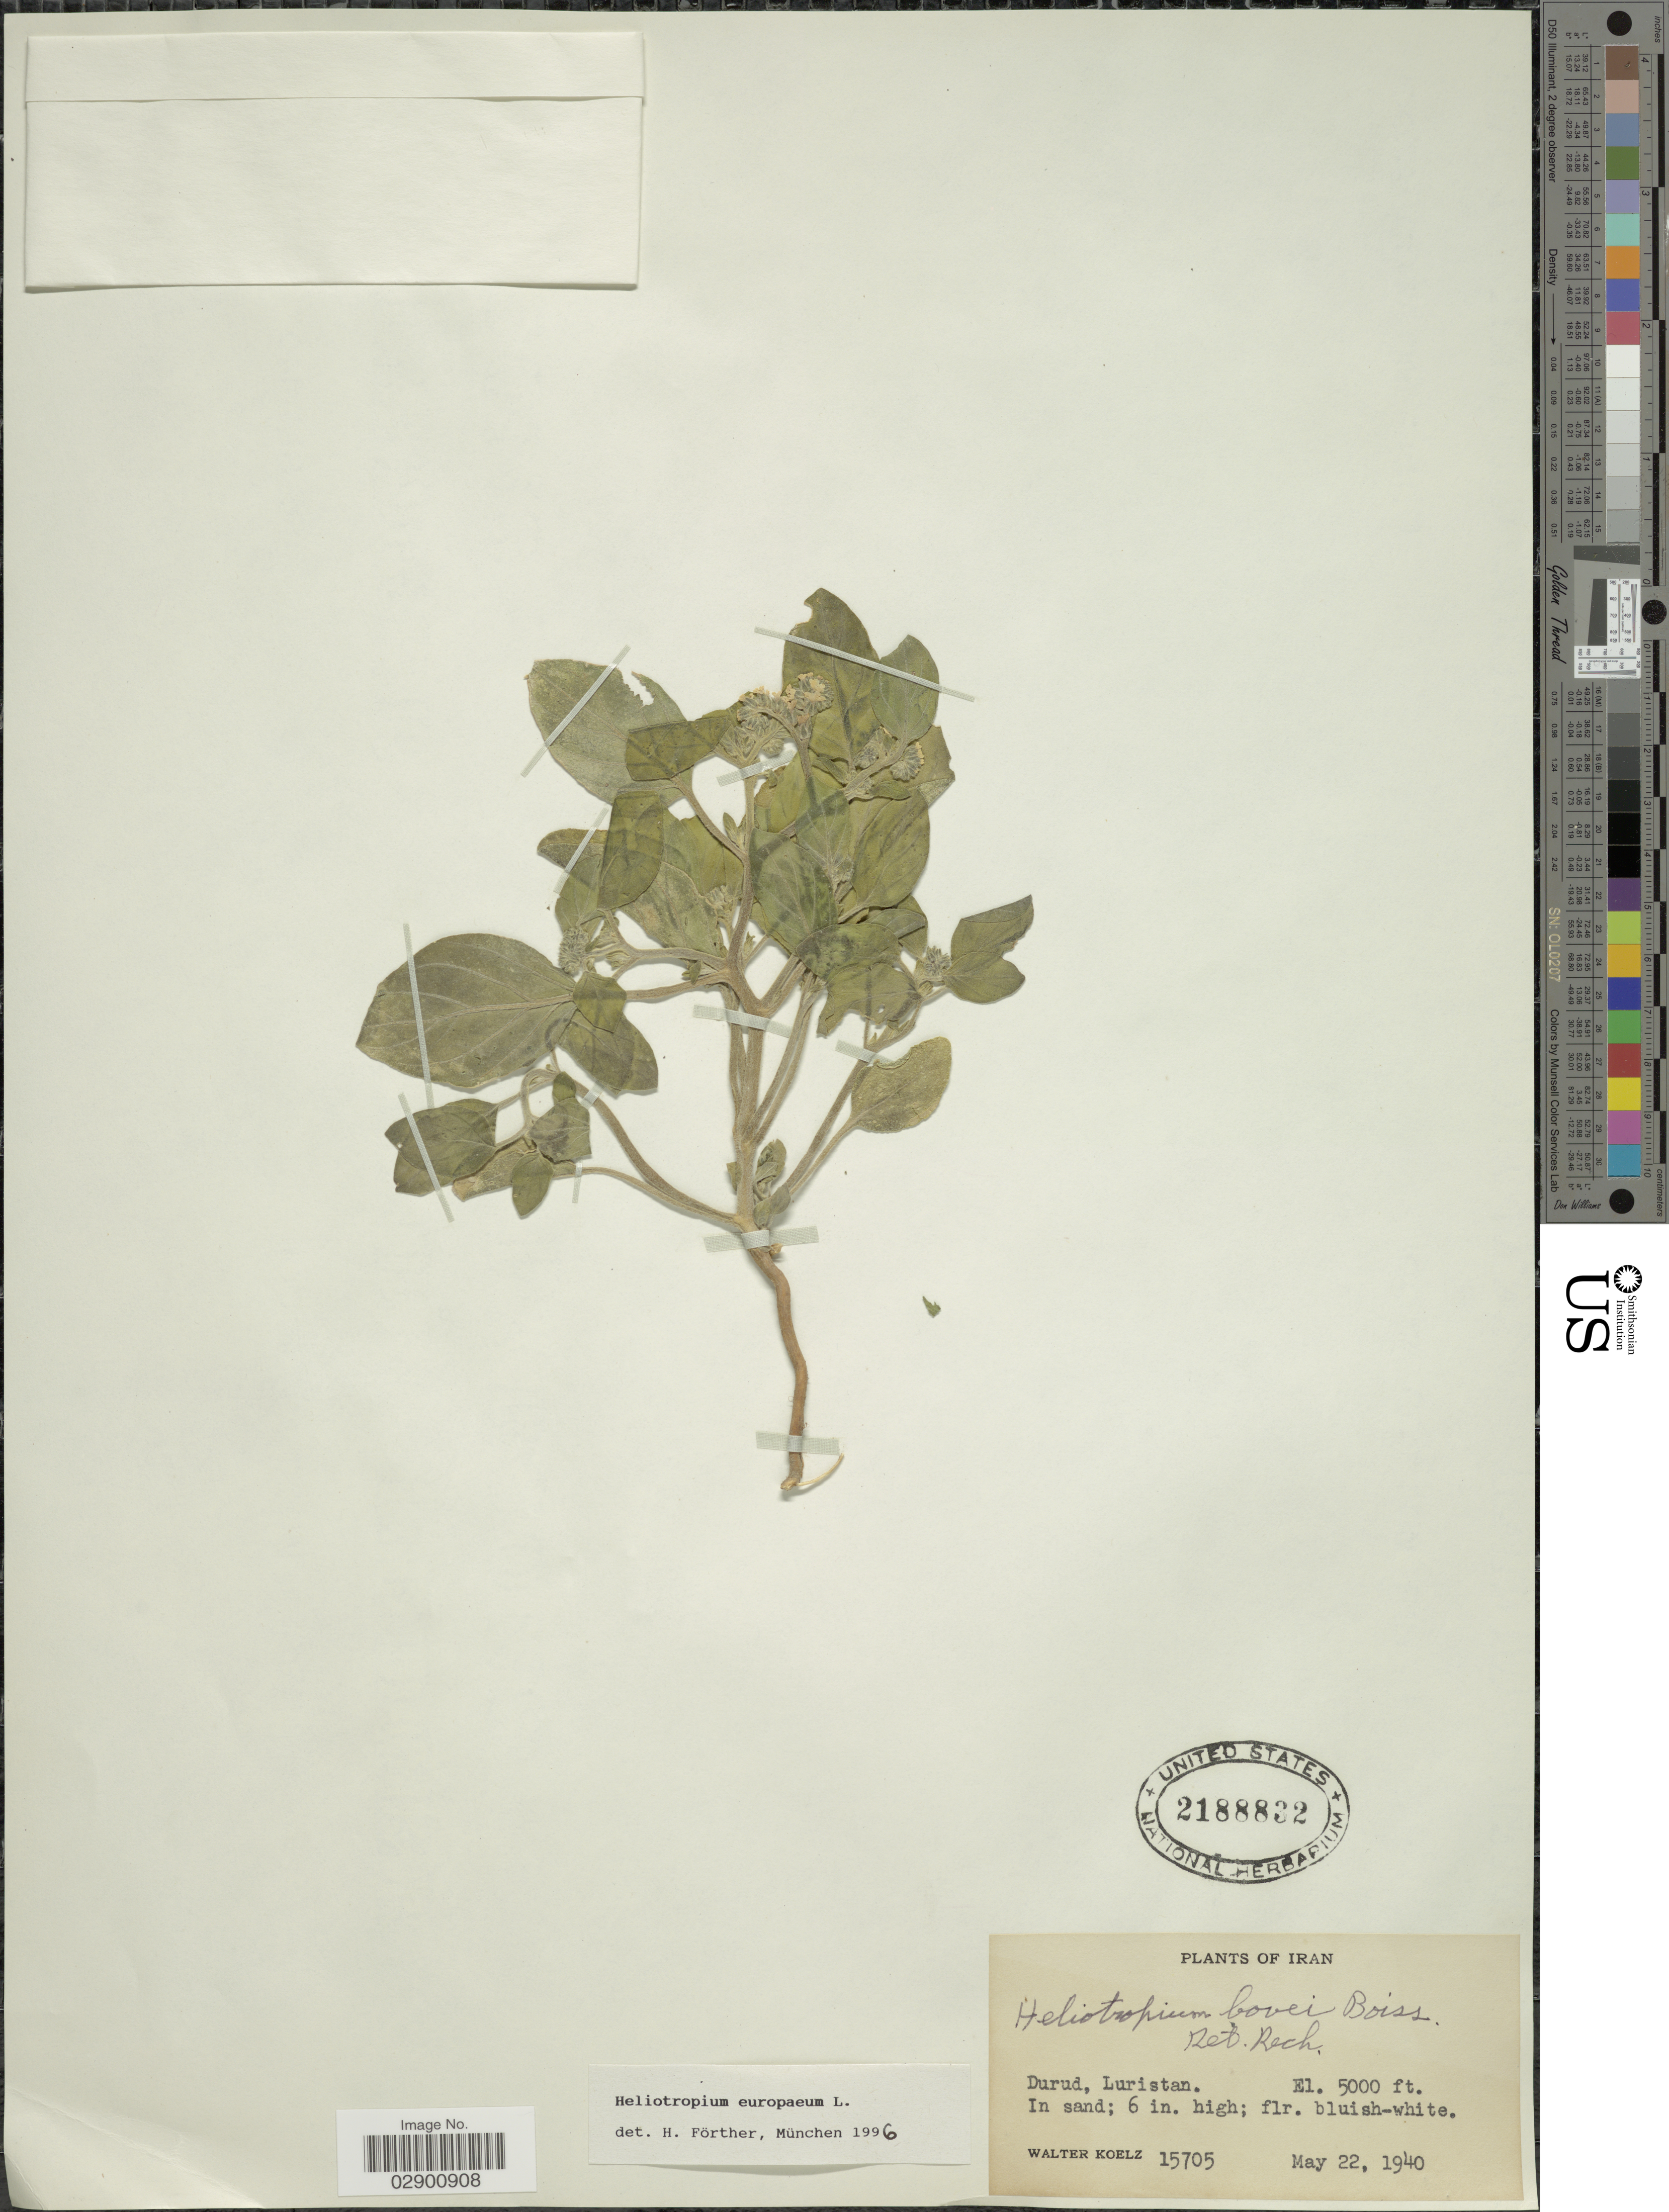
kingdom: Plantae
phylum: Tracheophyta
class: Magnoliopsida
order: Boraginales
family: Heliotropiaceae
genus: Heliotropium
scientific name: Heliotropium europaeum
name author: L.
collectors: W. N. Koelz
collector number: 15705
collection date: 1940-05-22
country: Iran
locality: Durud, Luristan.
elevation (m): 1524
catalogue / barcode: US 2188832